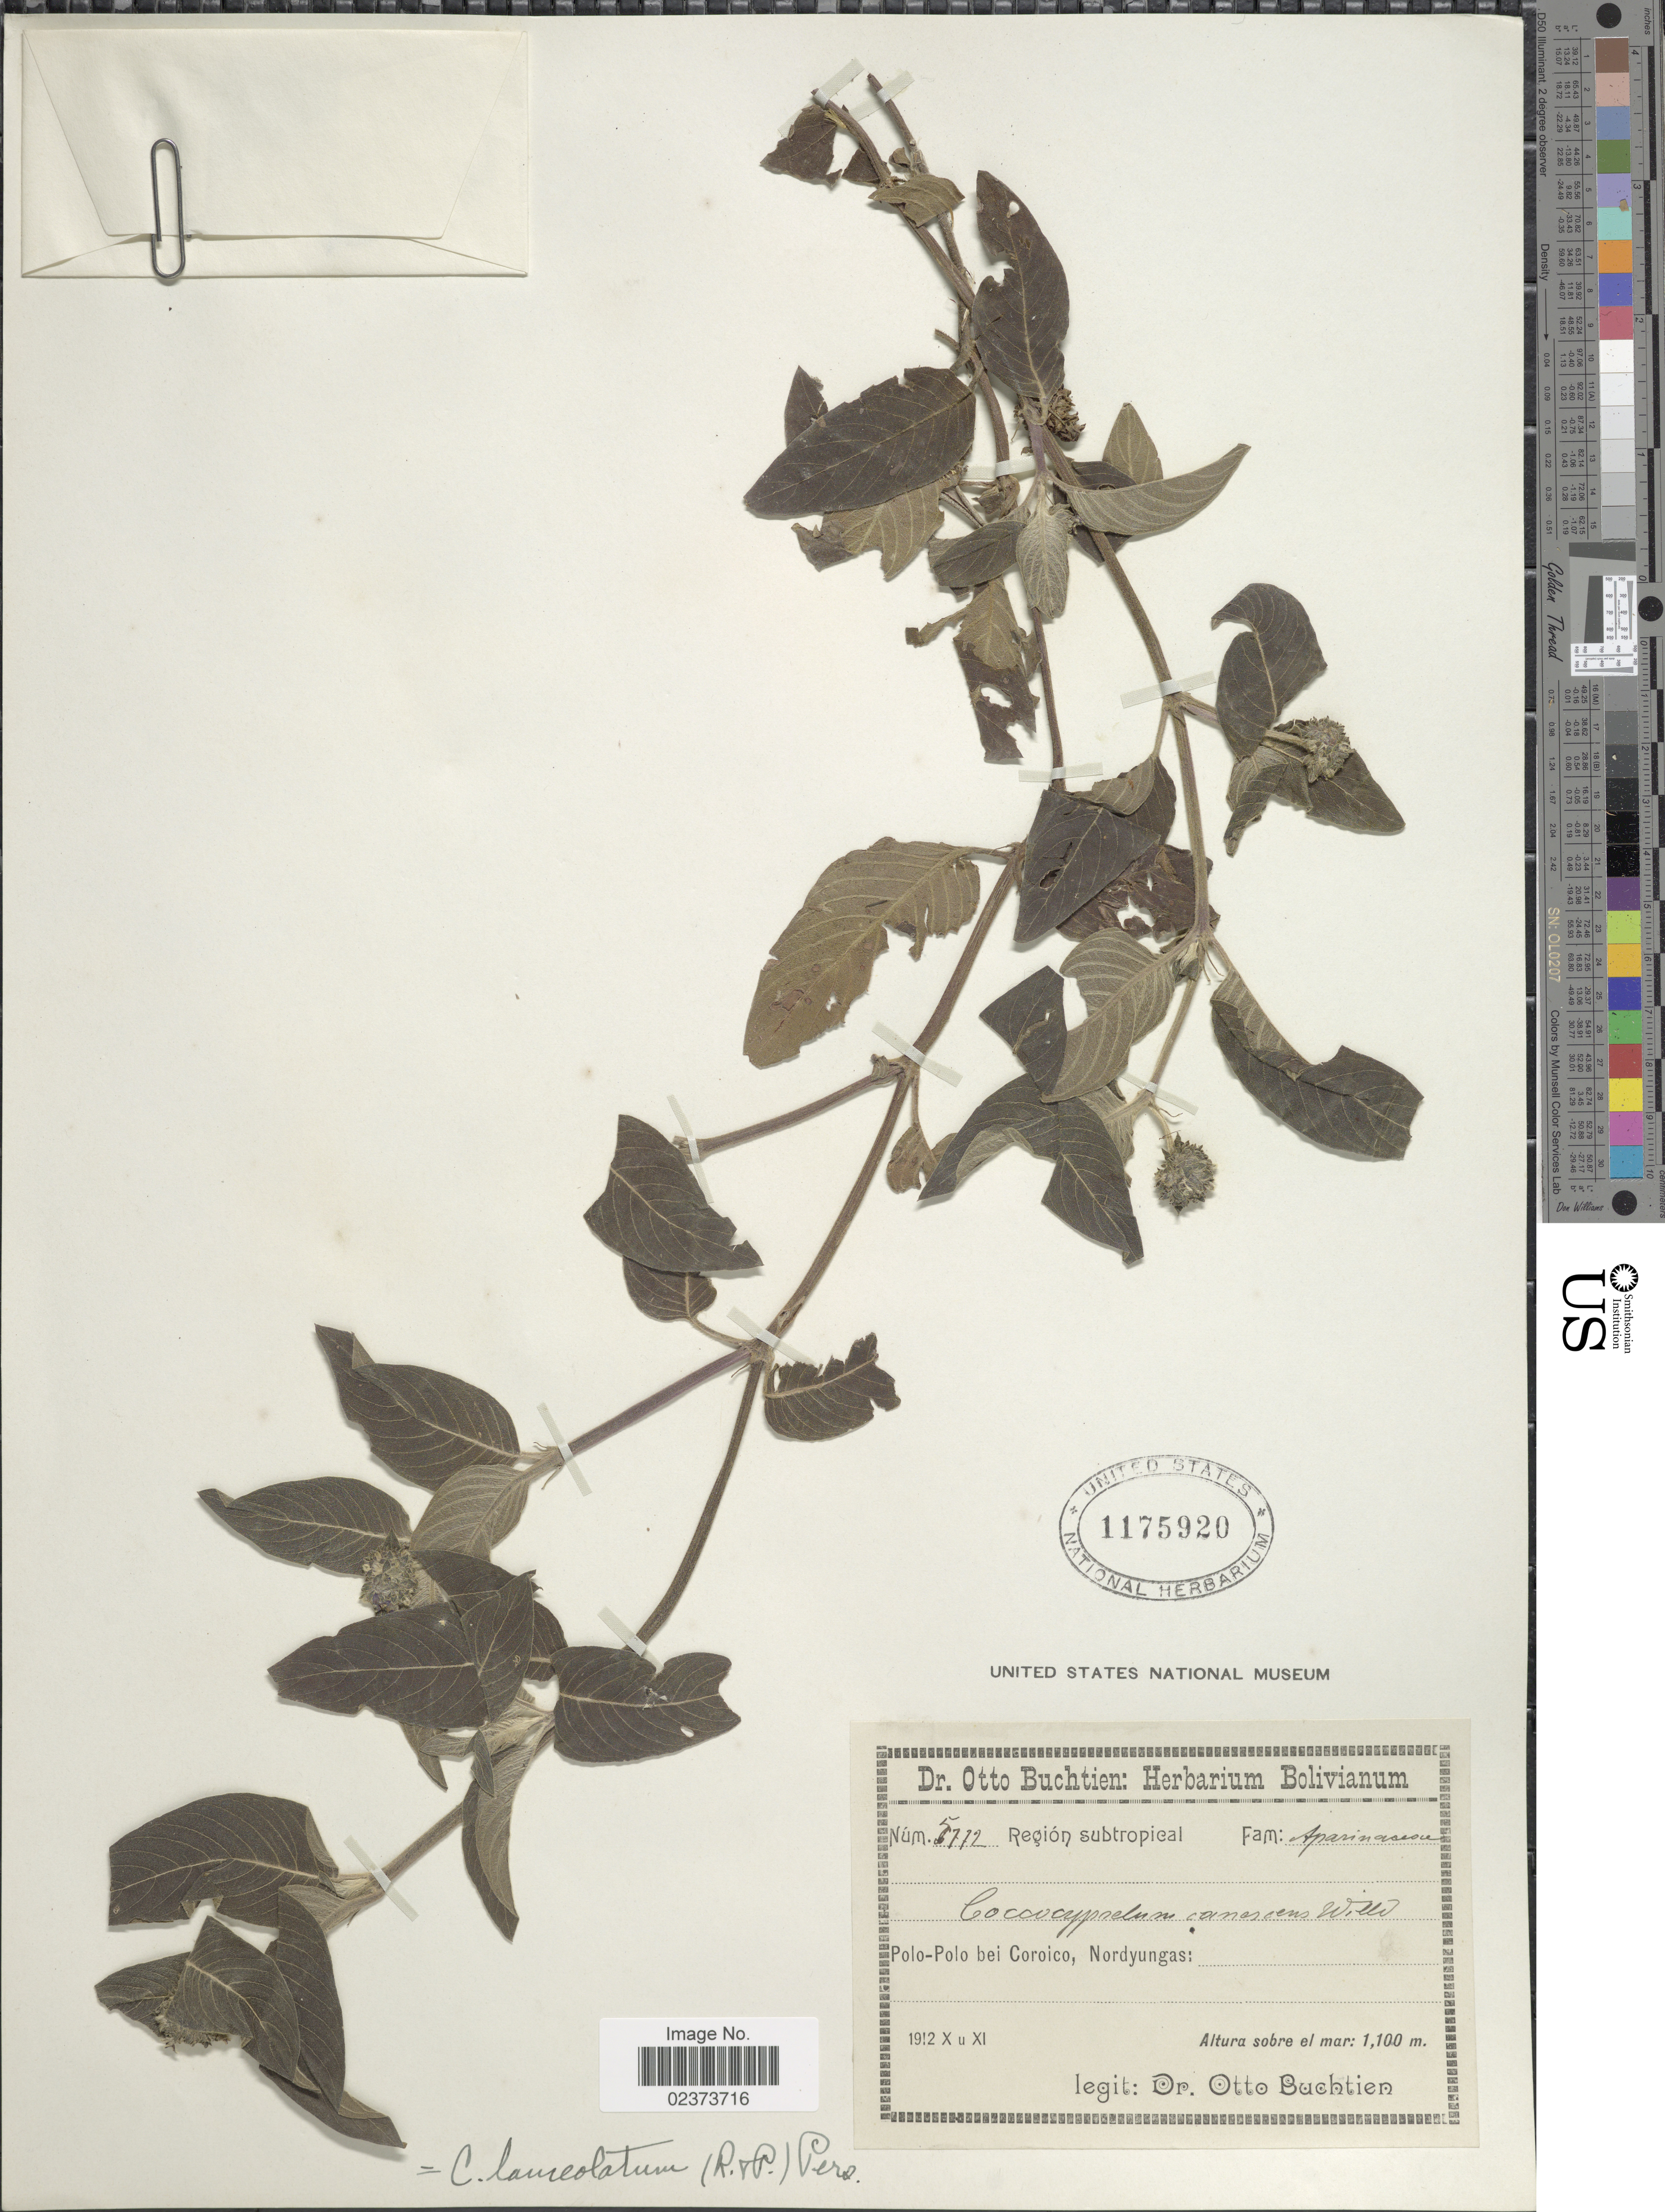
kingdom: Plantae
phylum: Tracheophyta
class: Magnoliopsida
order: Gentianales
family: Rubiaceae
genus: Coccocypselum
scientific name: Coccocypselum lanceolatum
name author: (Ruiz & Pav.) Pers.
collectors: O. Buchtien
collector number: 5772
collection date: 1912-10/1912-11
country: Bolivia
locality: Región subtropical, Polo-Polo bei Coroico, Nordyungas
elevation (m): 1100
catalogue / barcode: US 1175920